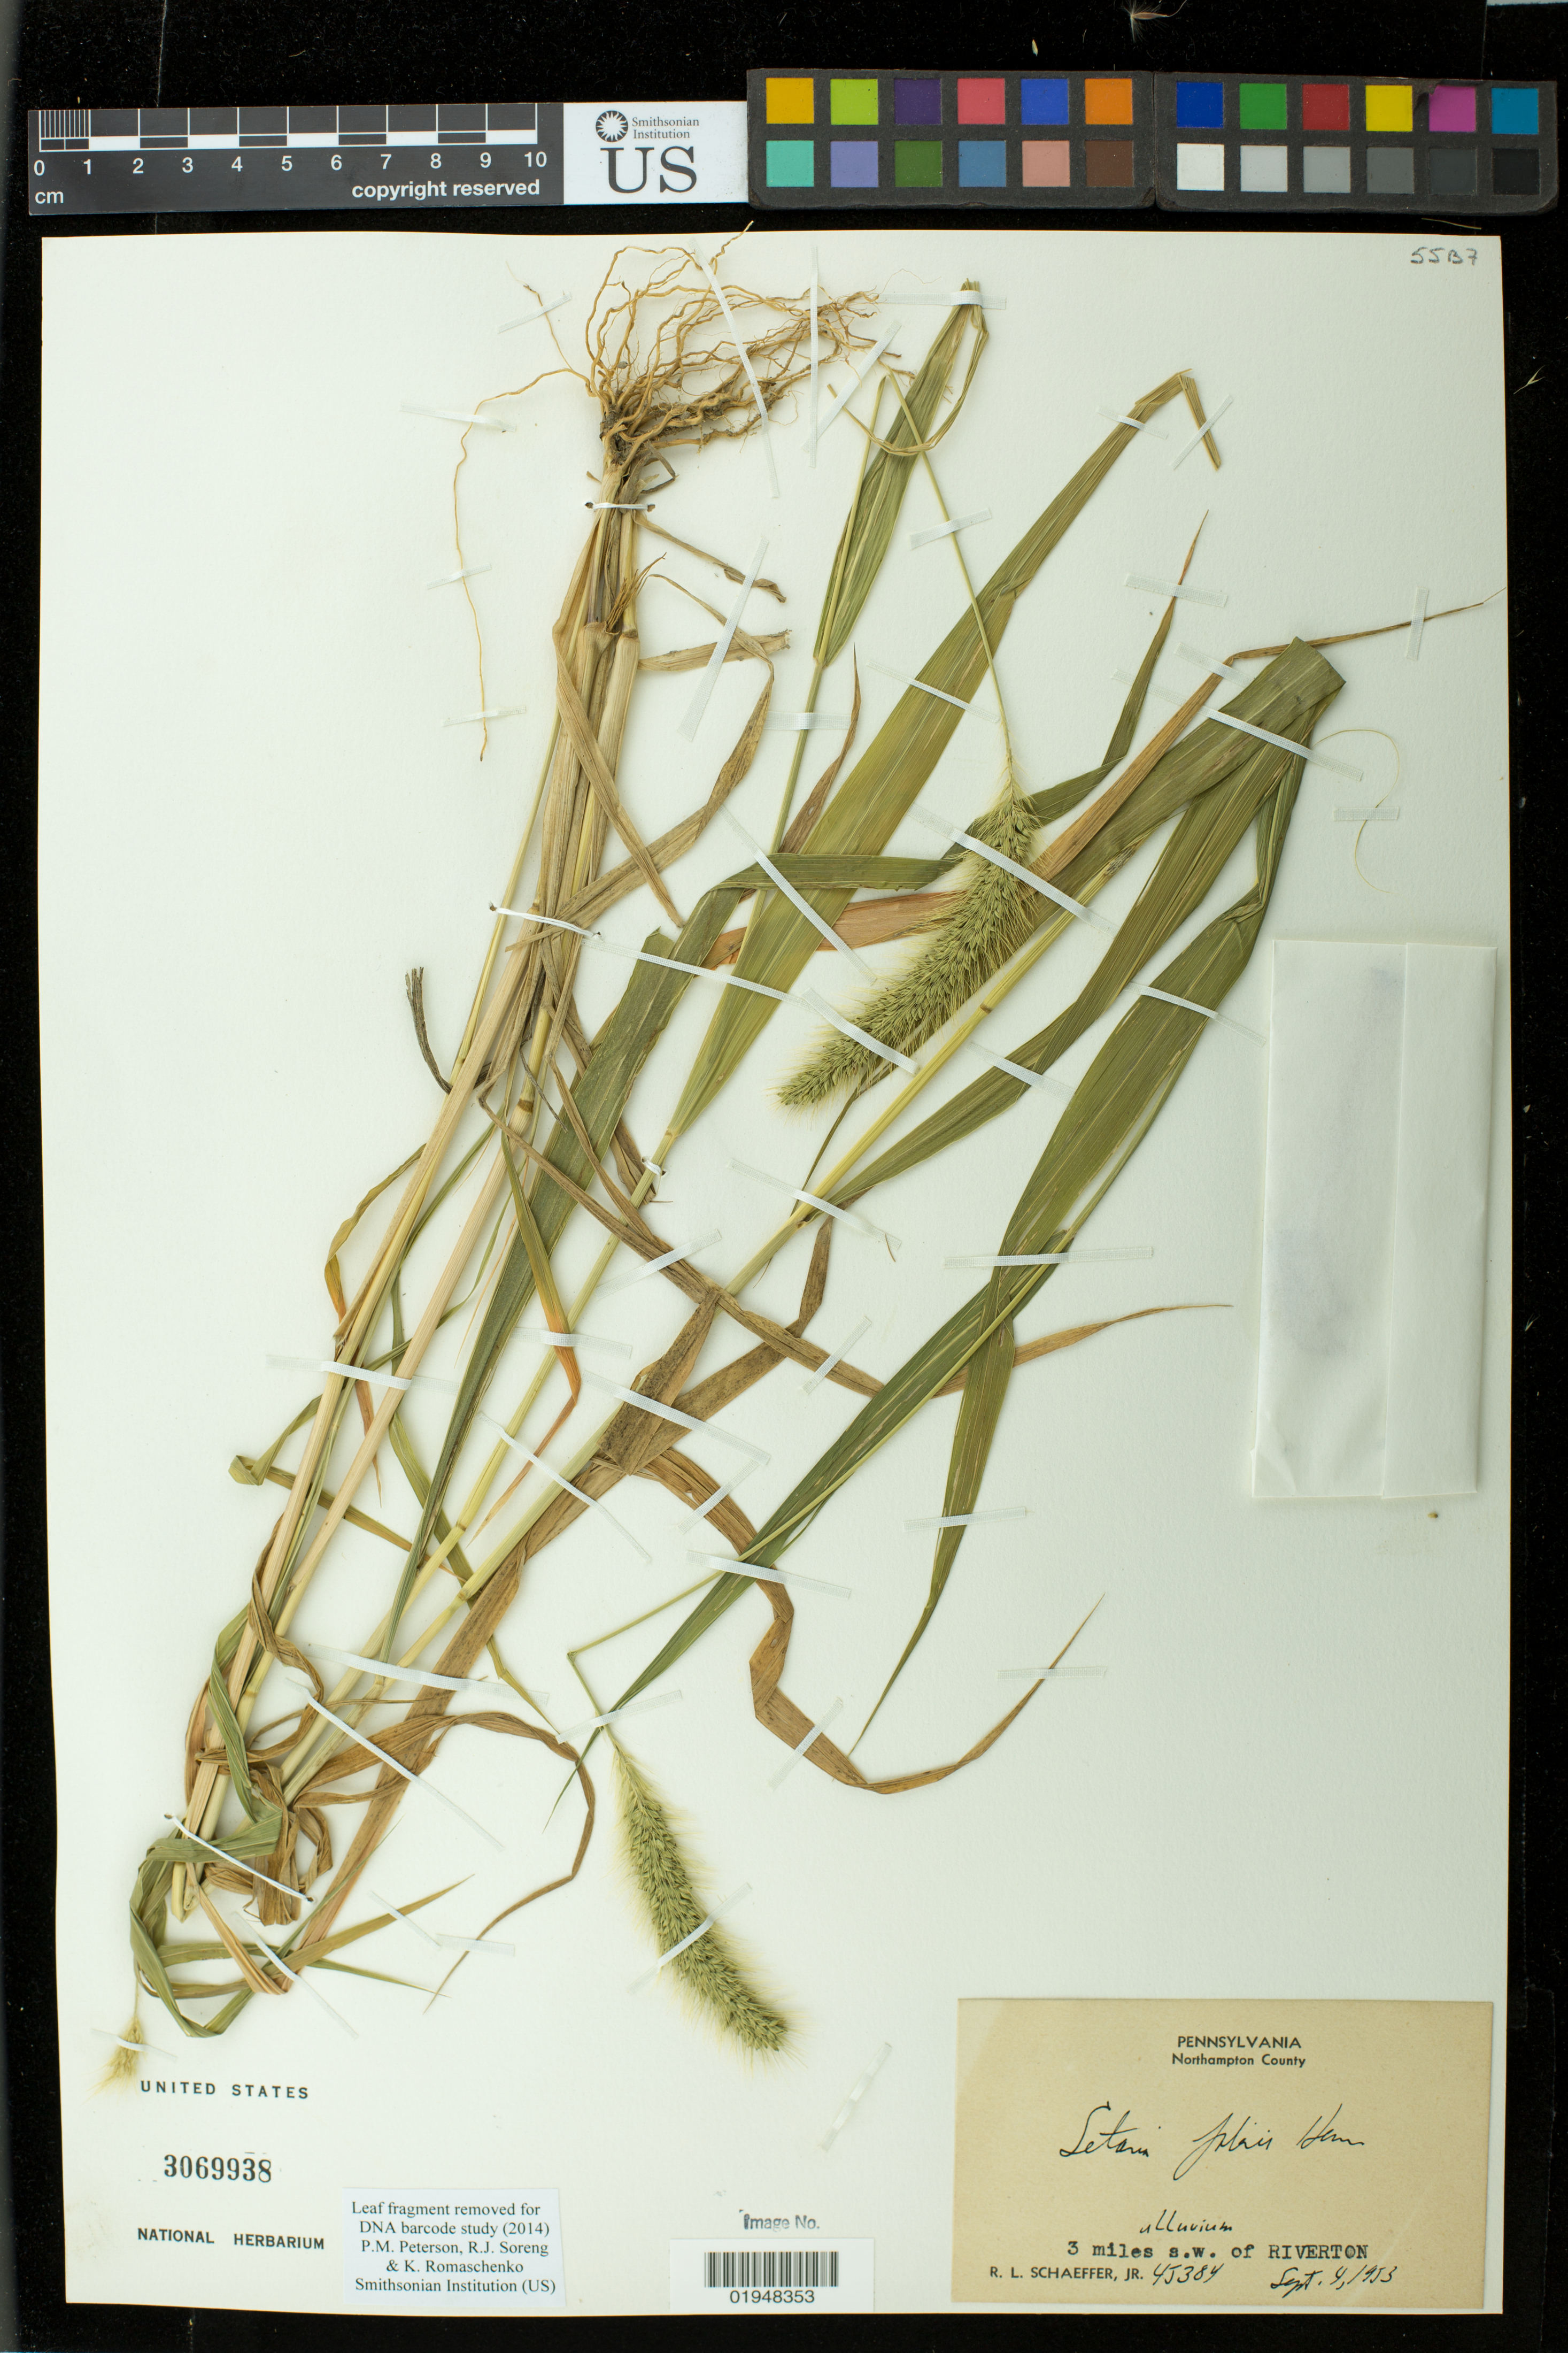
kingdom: Plantae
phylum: Tracheophyta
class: Liliopsida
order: Poales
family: Poaceae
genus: Setaria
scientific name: Setaria fabrii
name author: R.A.W. Herrm.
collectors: R. L. Schaeffer Jr.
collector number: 45384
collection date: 1953-09-04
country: United States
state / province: Pennsylvania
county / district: Northampton County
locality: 3 miles s.w. of RIVERTON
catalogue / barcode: US 3069938